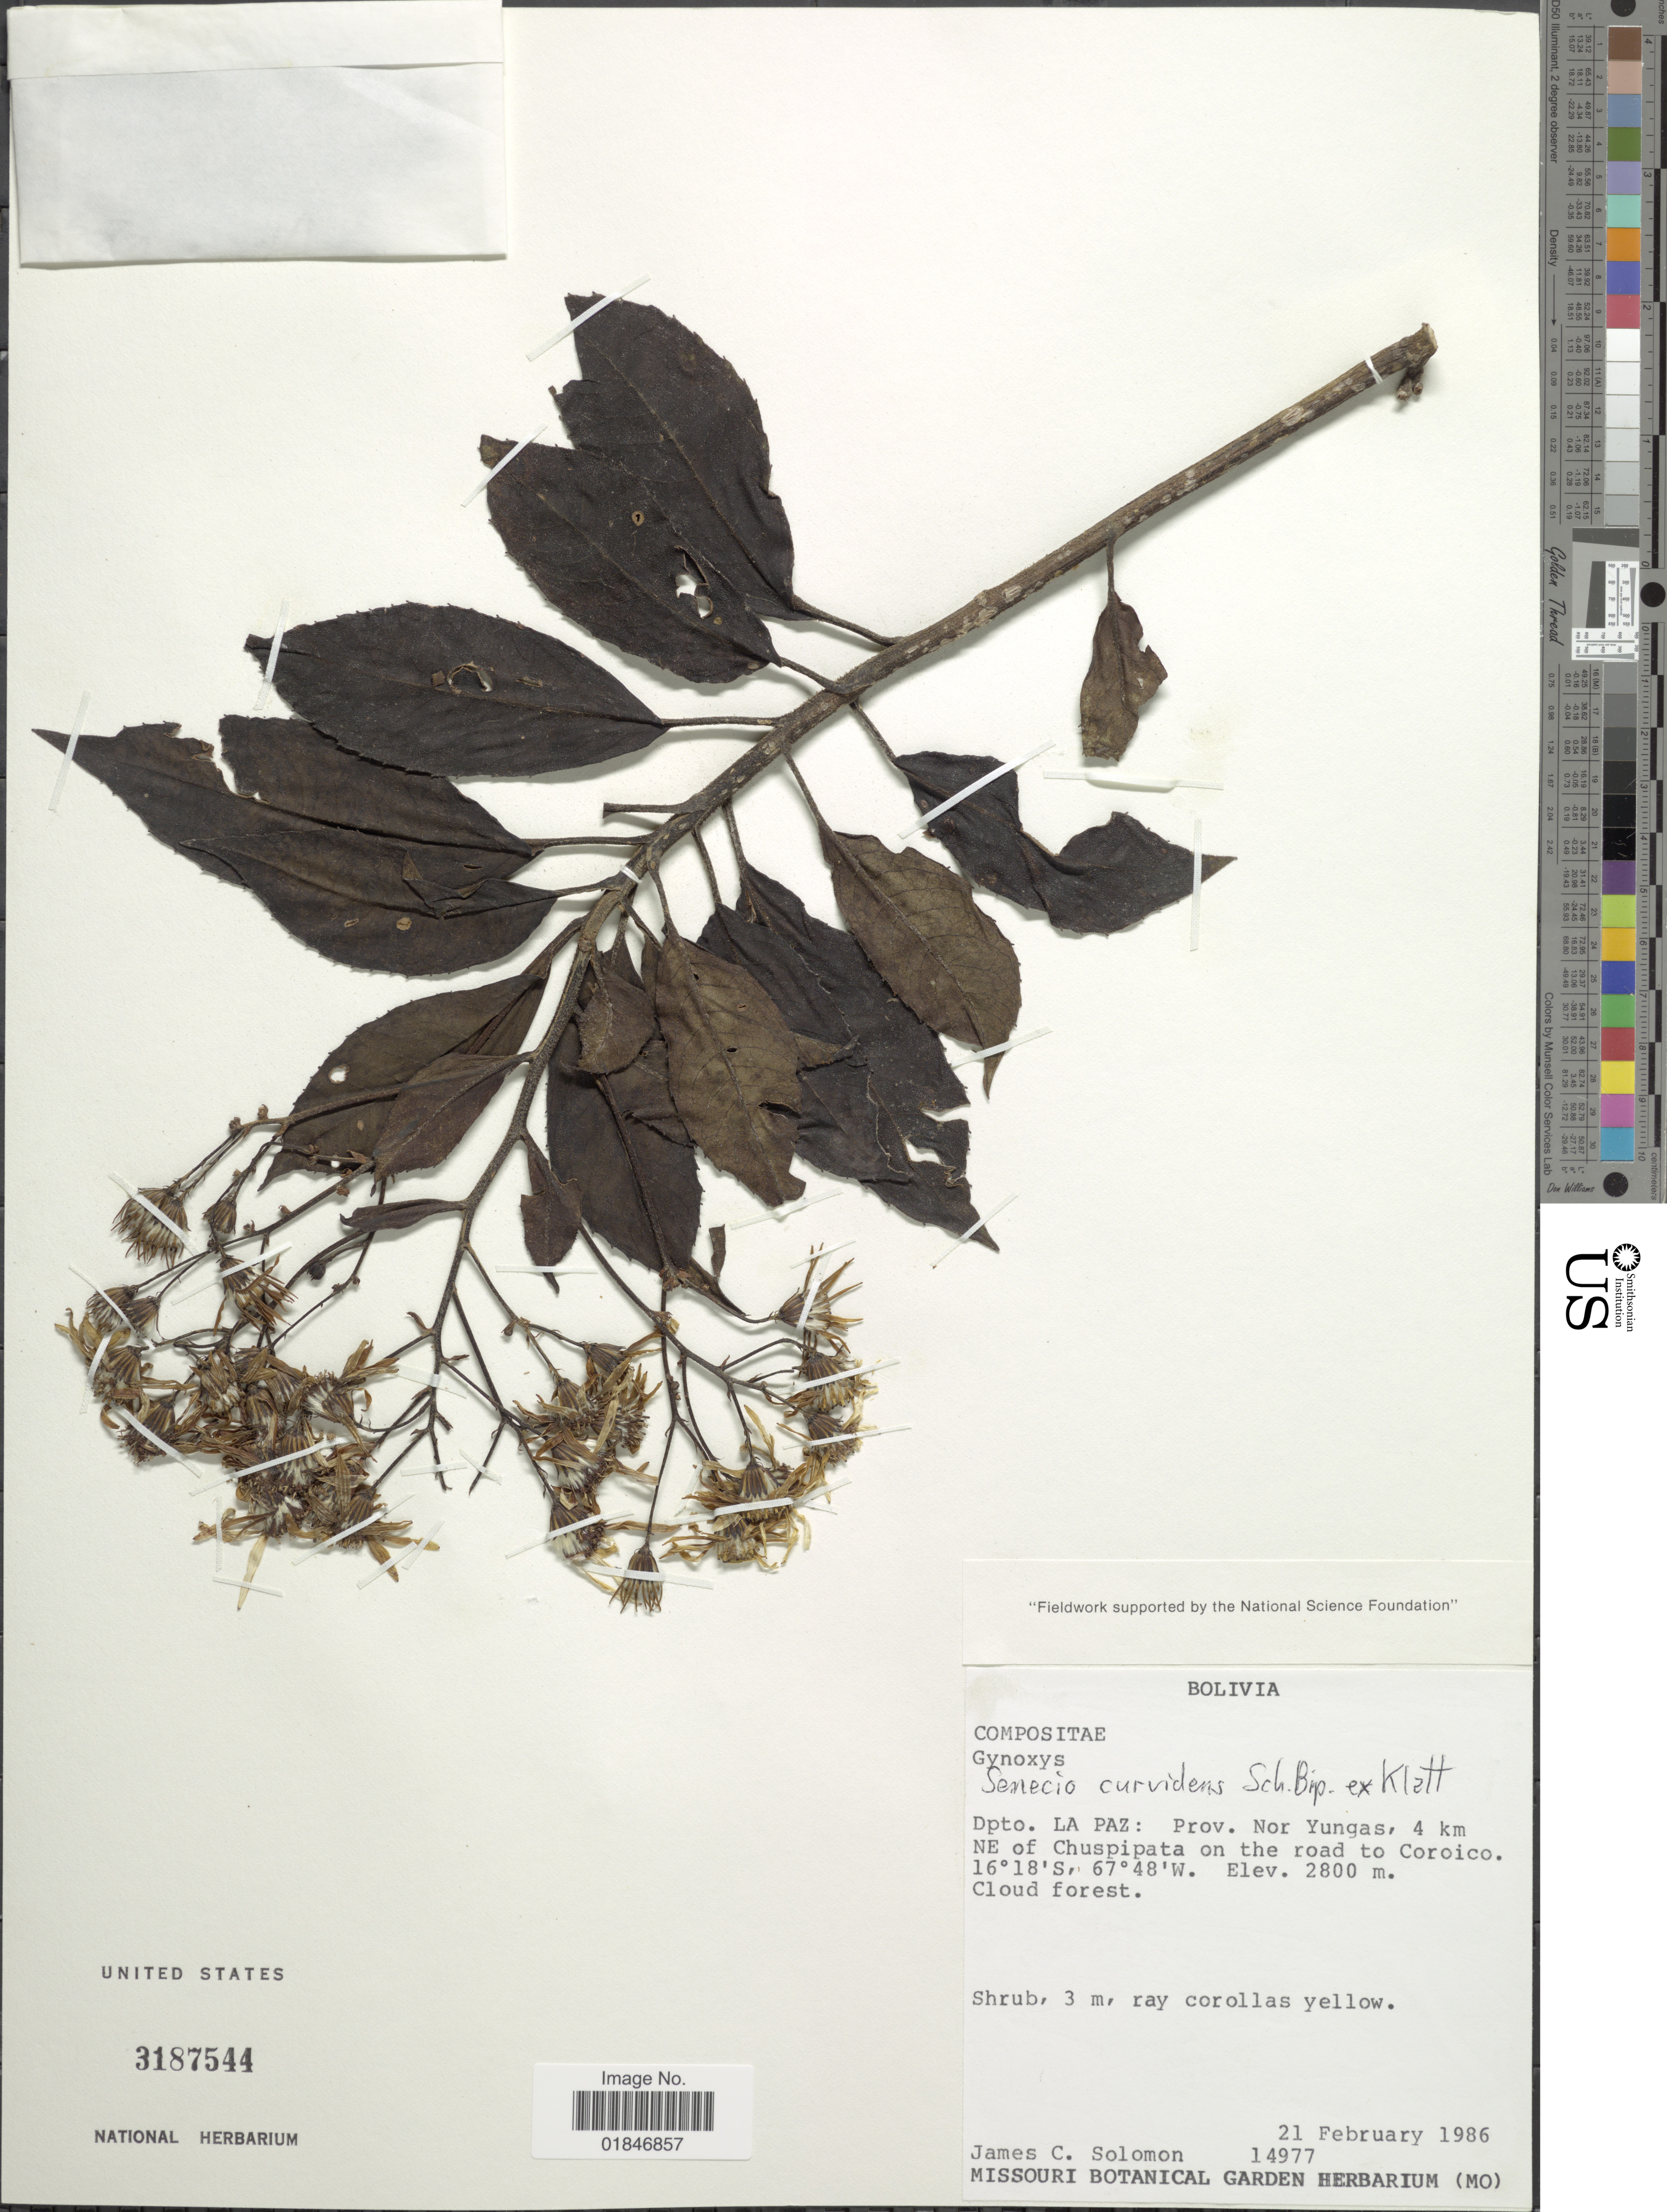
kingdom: Plantae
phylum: Tracheophyta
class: Magnoliopsida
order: Asterales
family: Asteraceae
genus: Dendrophorbium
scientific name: Dendrophorbium curvidens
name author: (Sch. Bip. ex Klatt) C. Jeffrey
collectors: J. C. Solomon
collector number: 14977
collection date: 1986-02-21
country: Bolivia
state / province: La Paz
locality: Prov. Nor Yungas, 4 km NE of Chuspipata on road to Coroico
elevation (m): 2800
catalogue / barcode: US 3187544